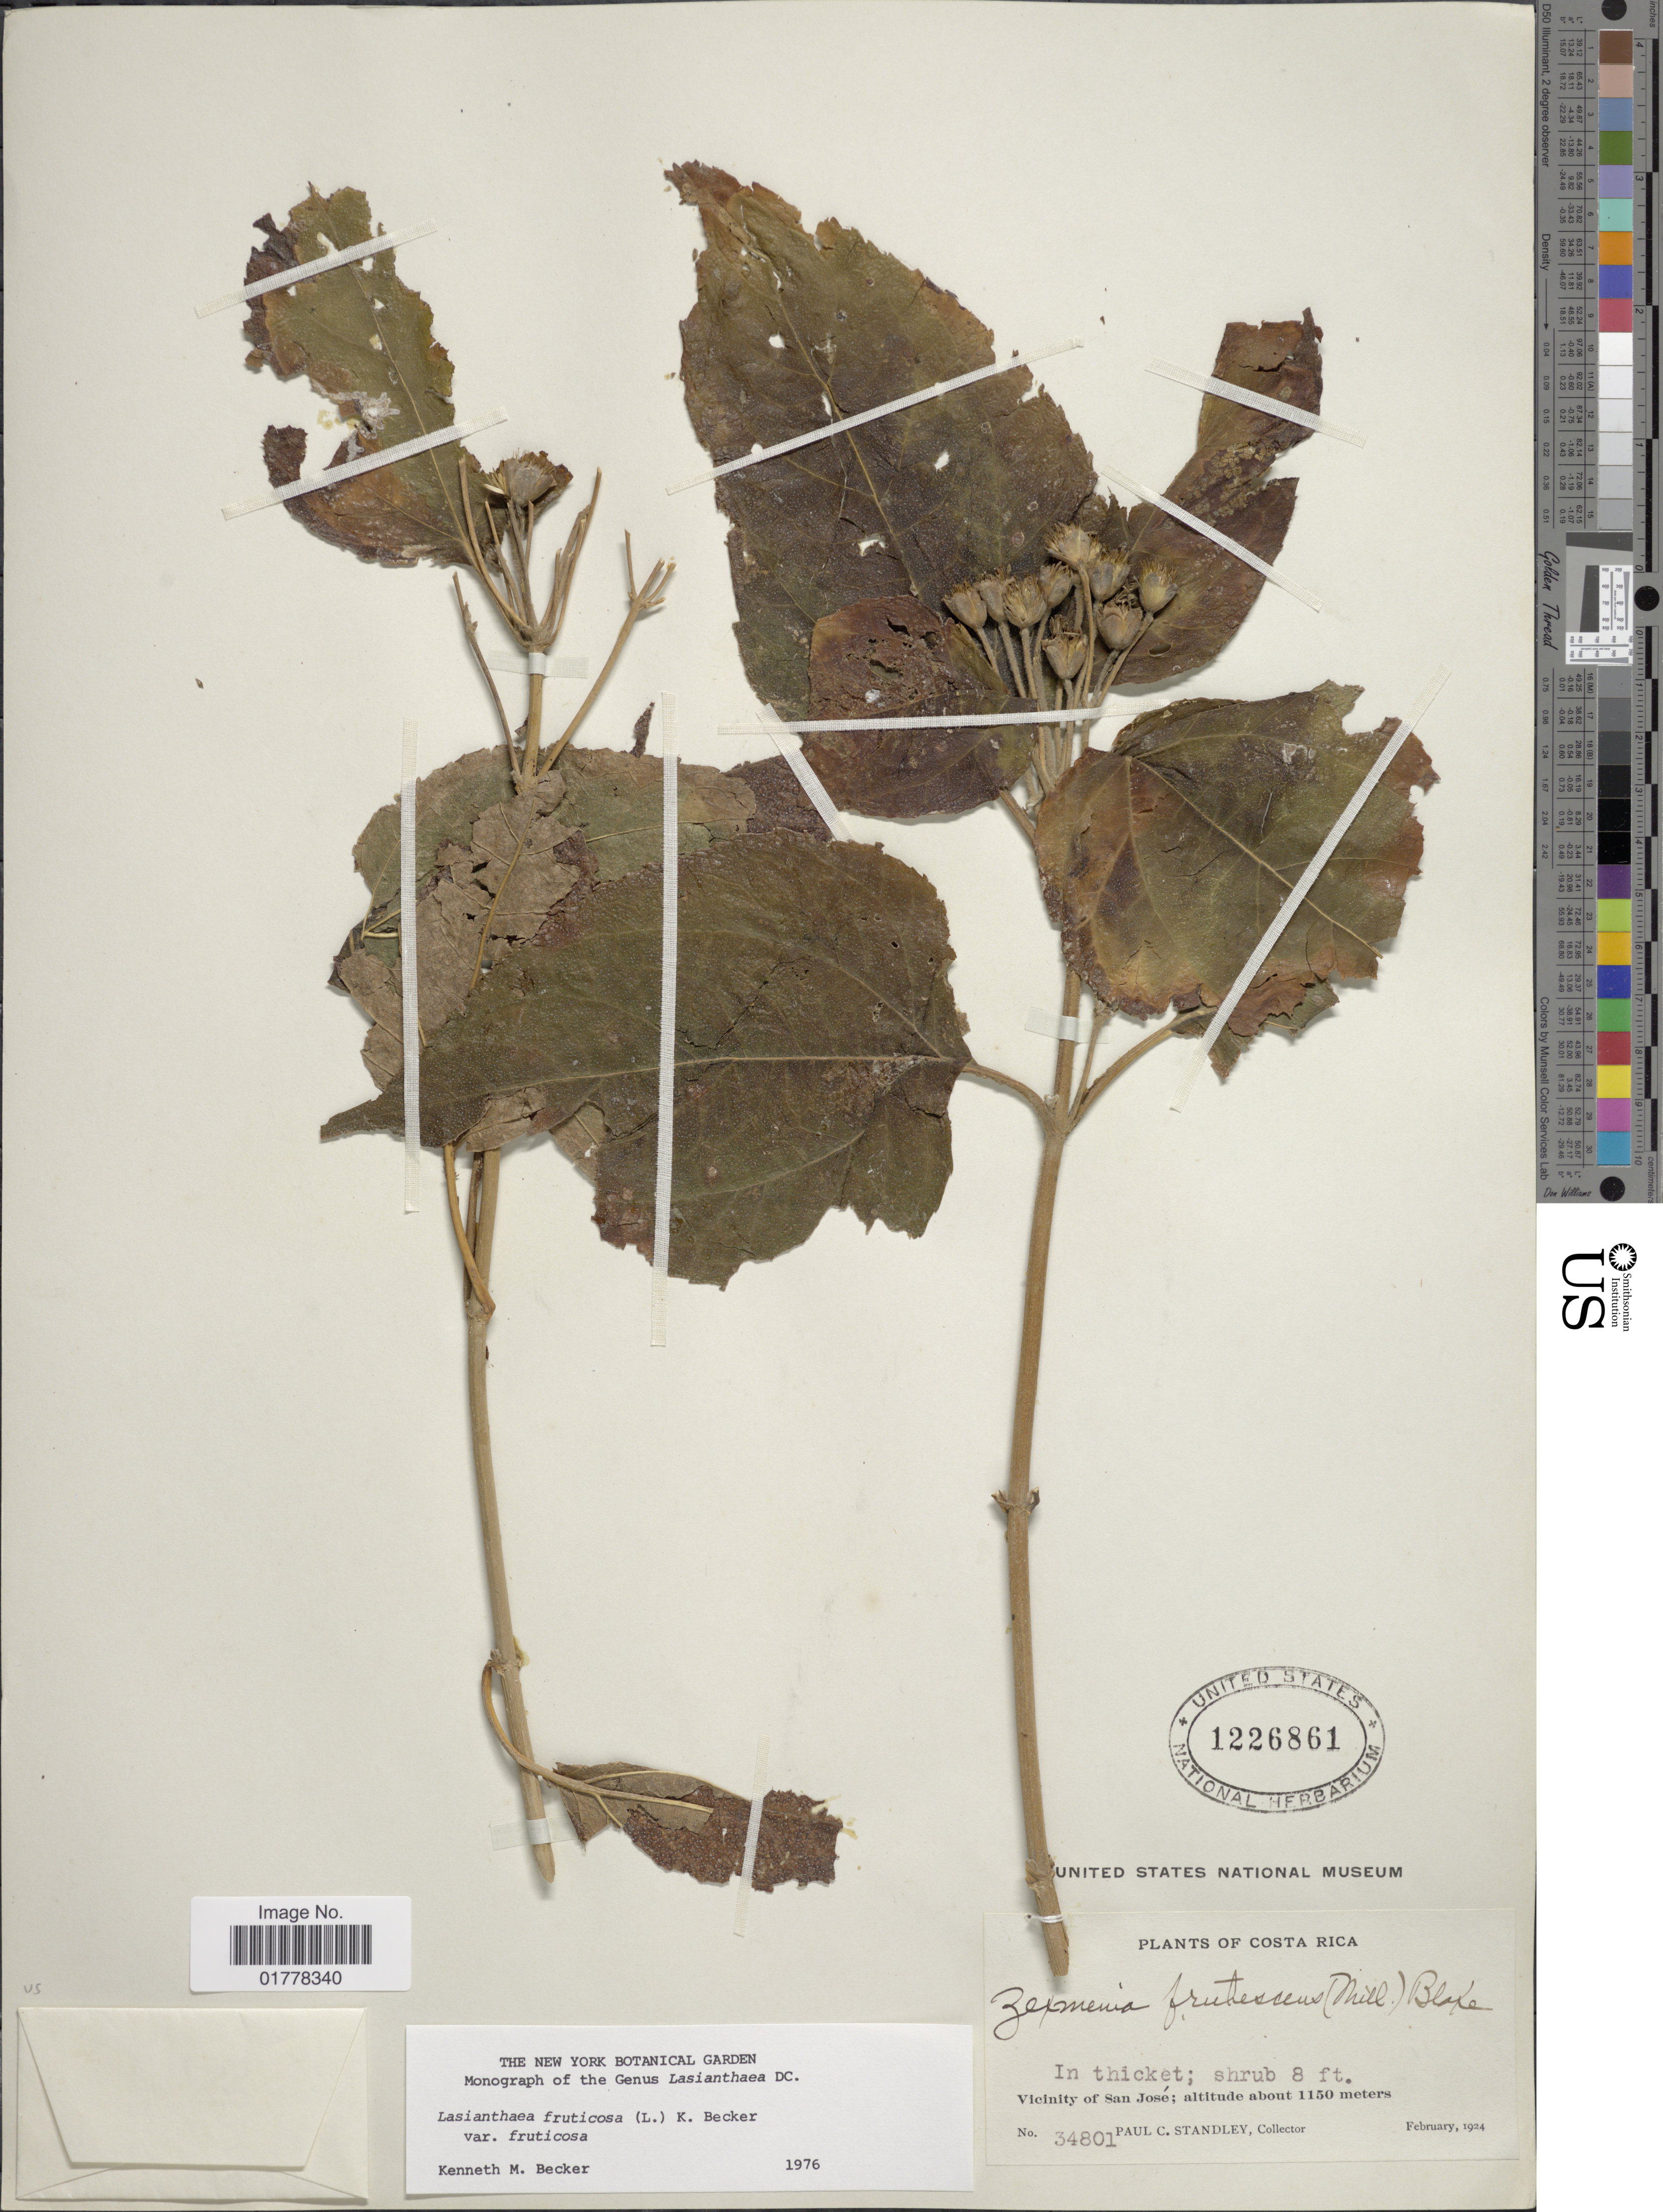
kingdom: Plantae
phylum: Tracheophyta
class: Magnoliopsida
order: Asterales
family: Asteraceae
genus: Lasianthaea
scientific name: Lasianthaea fruticosa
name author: (L.) K.M. Becker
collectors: P. C. Standley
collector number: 34801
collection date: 1924-02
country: Costa Rica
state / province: San José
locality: Vicinity of San José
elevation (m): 1150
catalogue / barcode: US 1226861